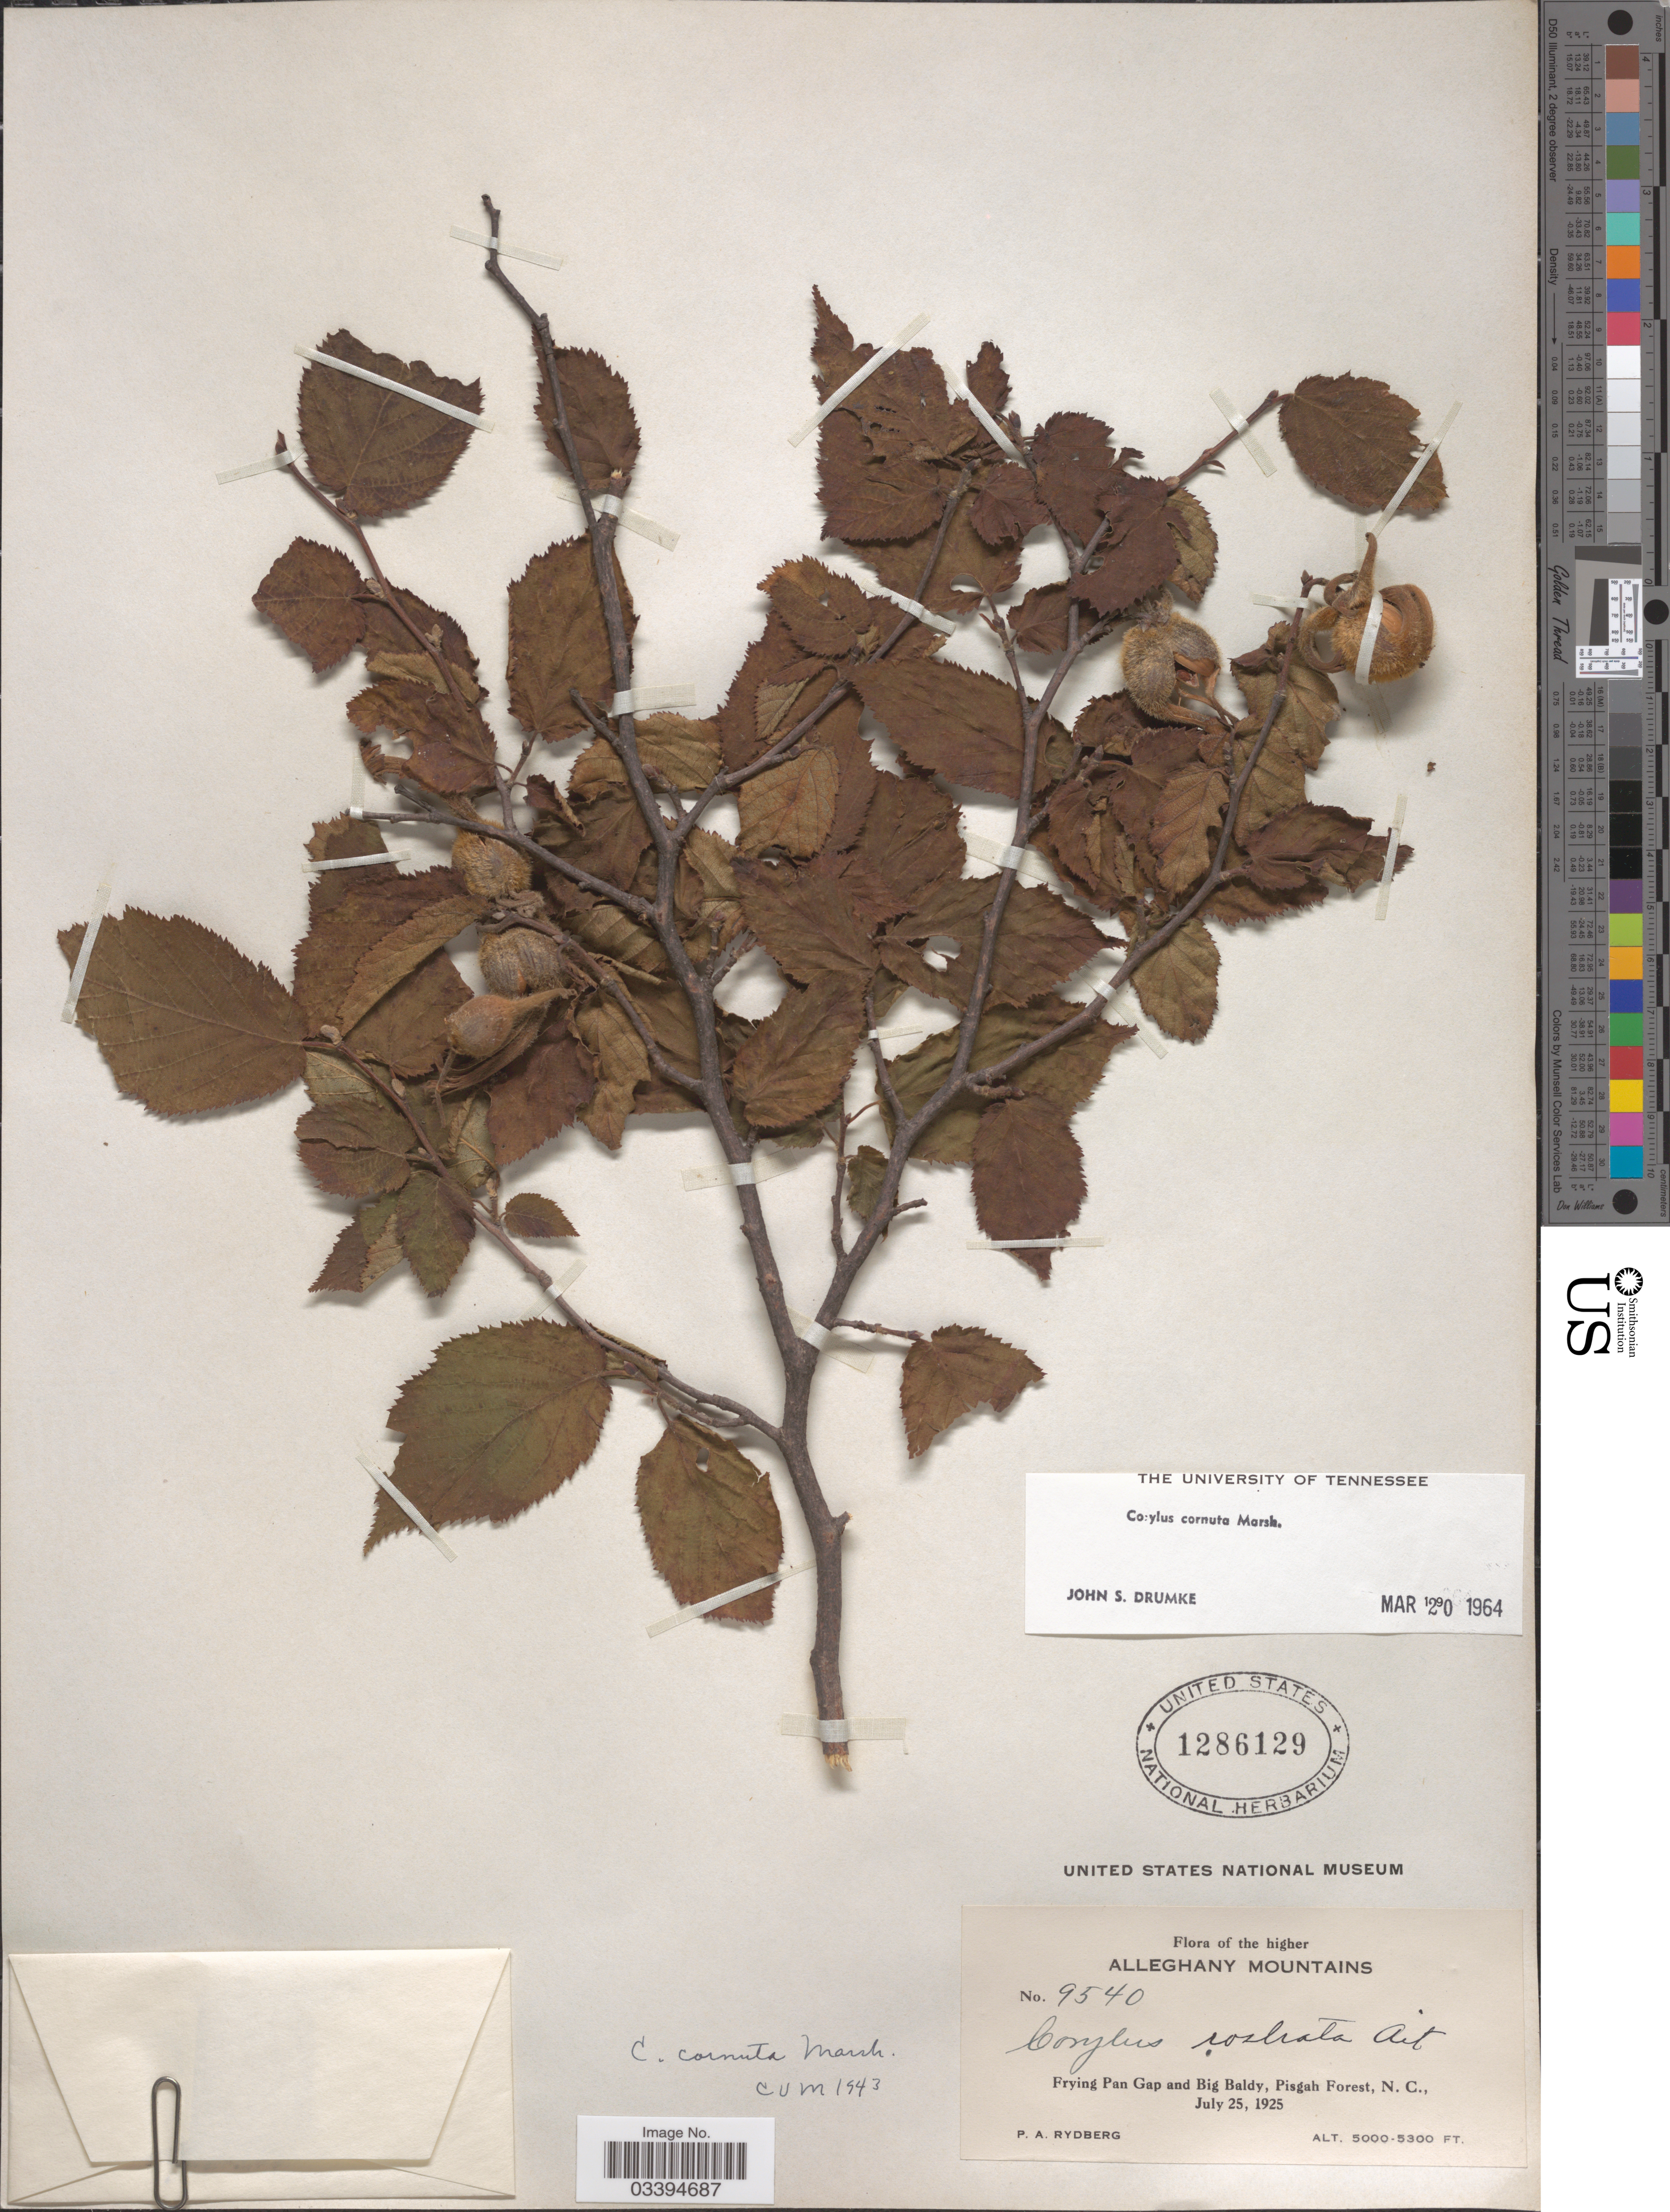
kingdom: Plantae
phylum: Tracheophyta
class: Magnoliopsida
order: Fagales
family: Betulaceae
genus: Corylus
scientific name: Corylus cornuta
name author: Marshall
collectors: P. A. Rydberg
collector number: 9540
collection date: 1925-07-25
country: United States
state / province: North Carolina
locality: The higher Alleghany Mountains. Frying Pan Gap and Big Baldy, Pisgah Forest.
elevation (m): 1524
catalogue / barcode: US 1286129